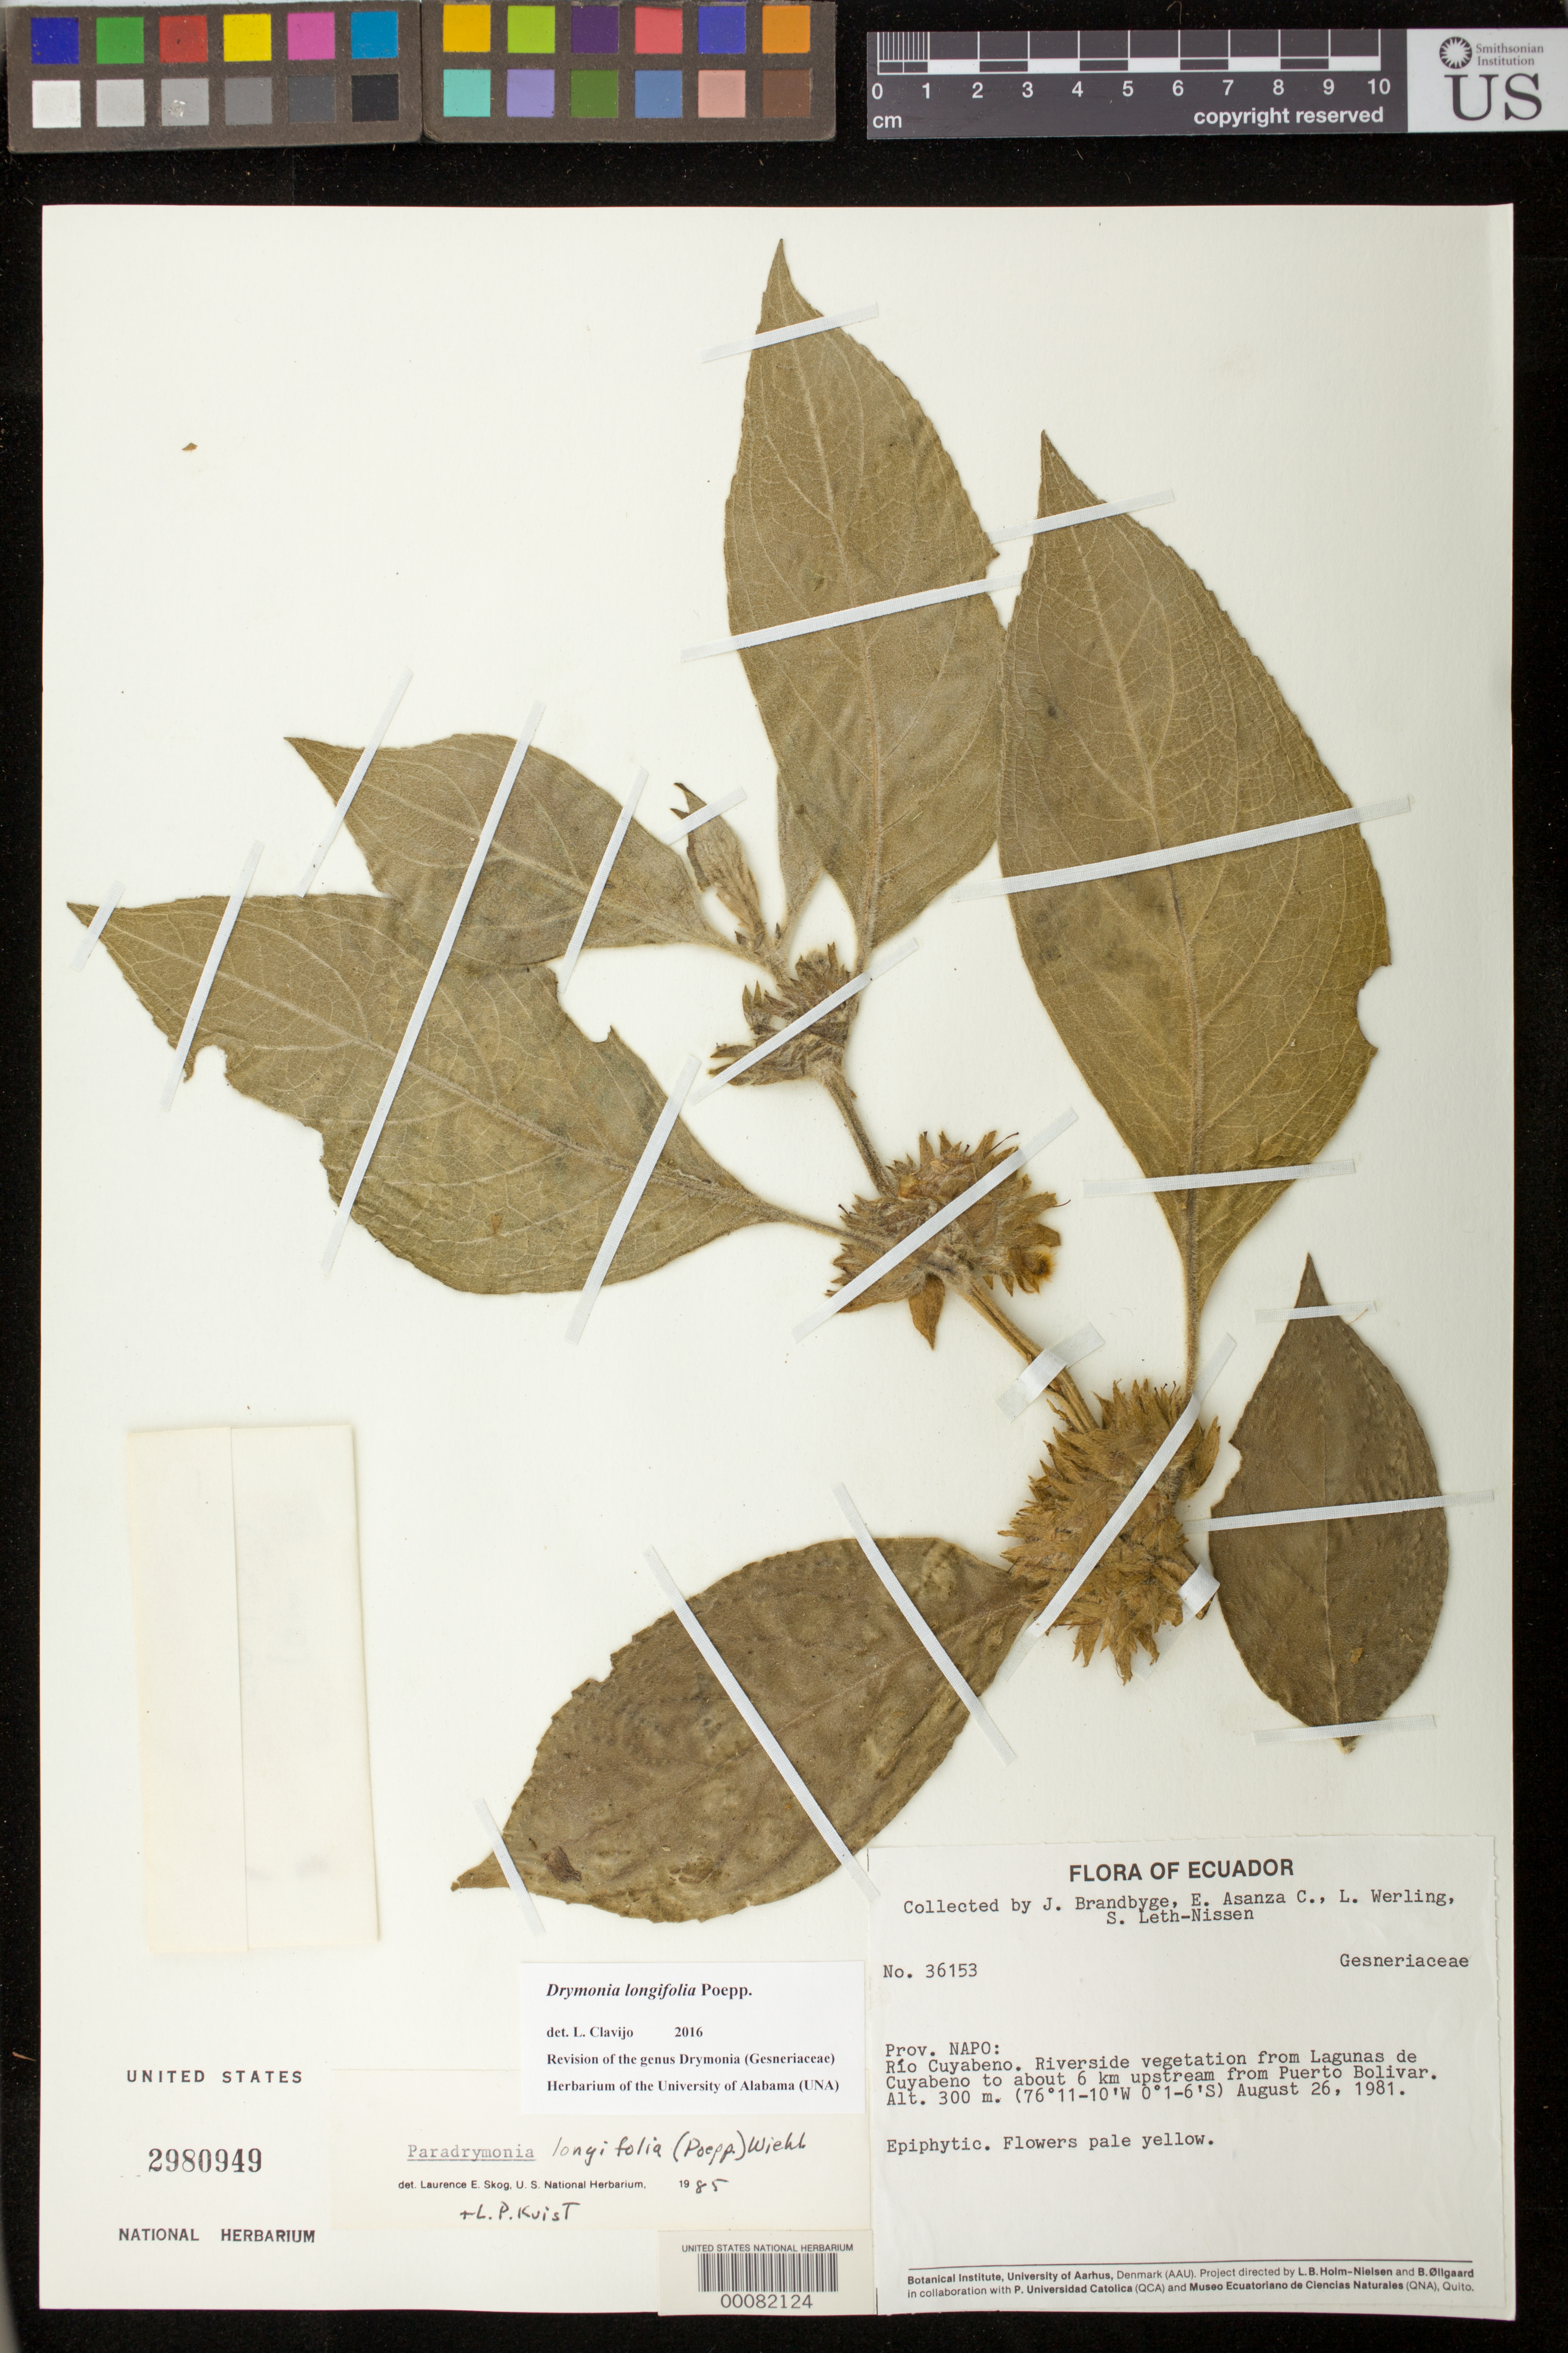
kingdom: Plantae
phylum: Tracheophyta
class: Magnoliopsida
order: Lamiales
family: Gesneriaceae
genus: Drymonia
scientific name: Drymonia longifolia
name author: Poepp.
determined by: Clavijo, L.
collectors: J. Brandbyge, E. Asanza C., L. Werling & S. Leth-Nissen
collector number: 36153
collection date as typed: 26 Aug 1981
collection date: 1981-08-26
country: Ecuador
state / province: Sucumbíos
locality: Napo.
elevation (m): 300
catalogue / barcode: US 2980949